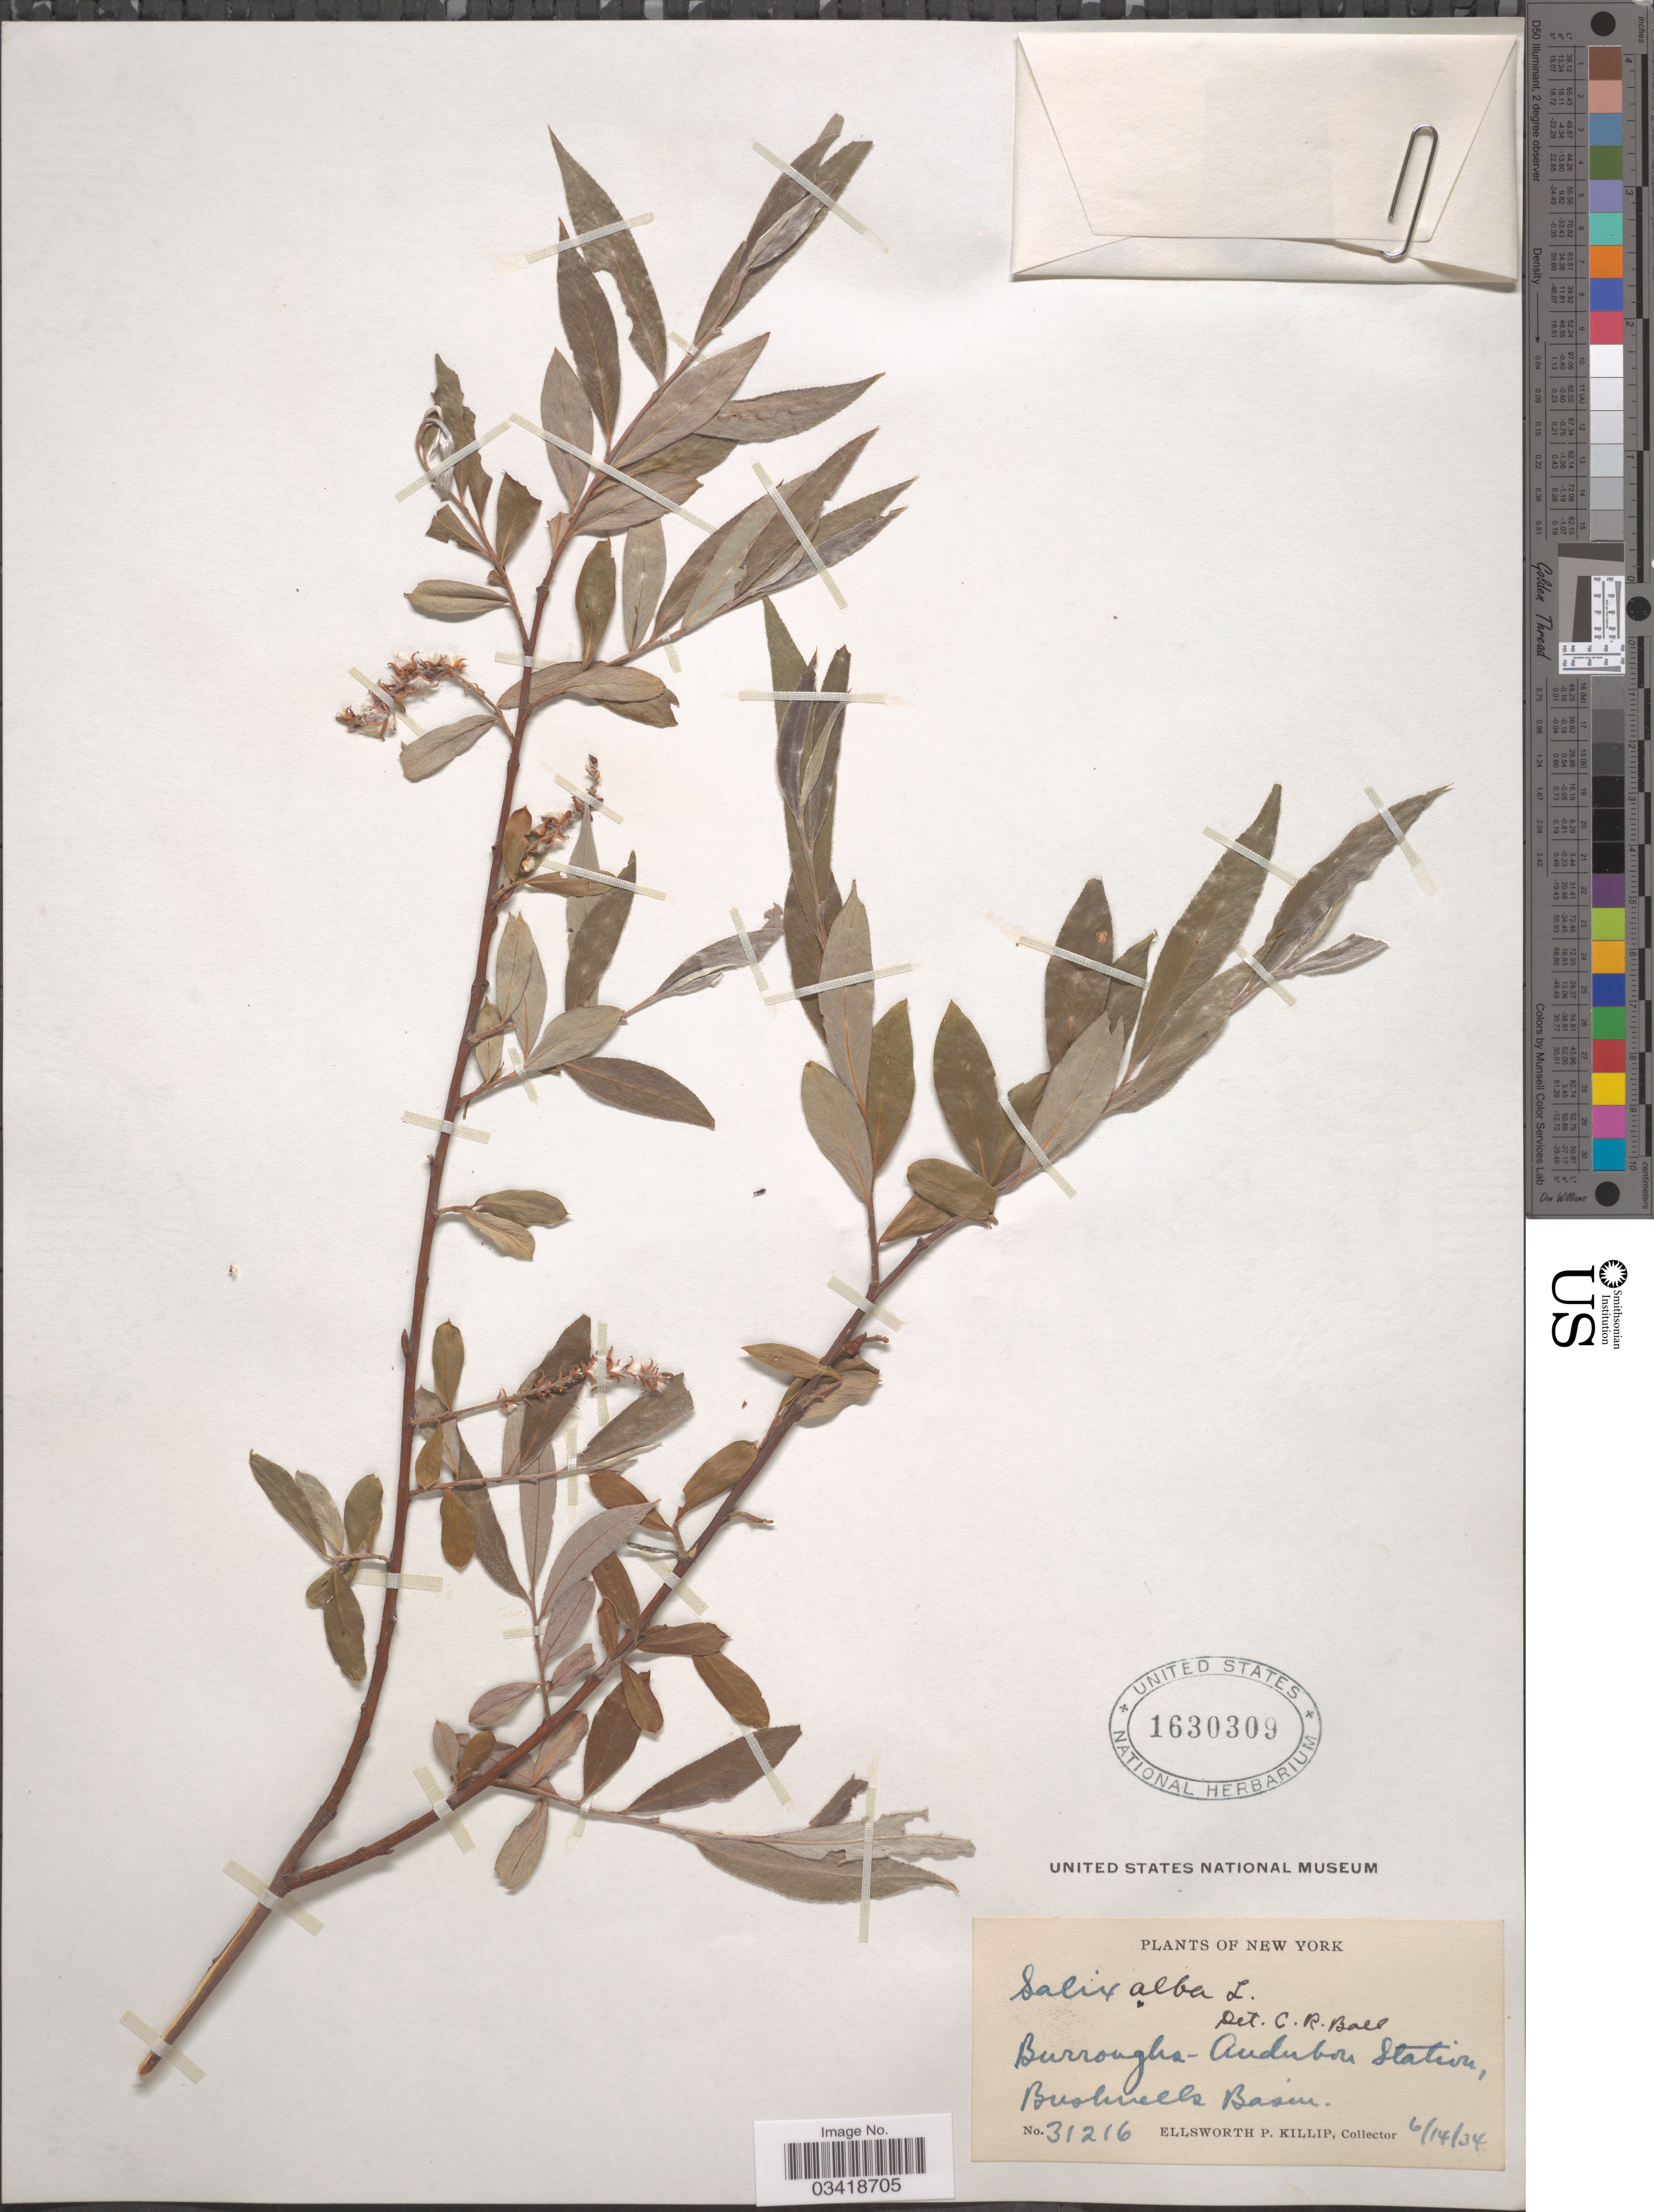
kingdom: Plantae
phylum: Tracheophyta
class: Magnoliopsida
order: Malpighiales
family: Salicaceae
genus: Salix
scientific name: Salix alba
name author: L.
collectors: E. P. Killip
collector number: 31216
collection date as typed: Transcribed d/m/y: 14/6/34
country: United States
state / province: New York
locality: Burroughs - Audubon Station. Bushnells Basin.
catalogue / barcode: US 1630309